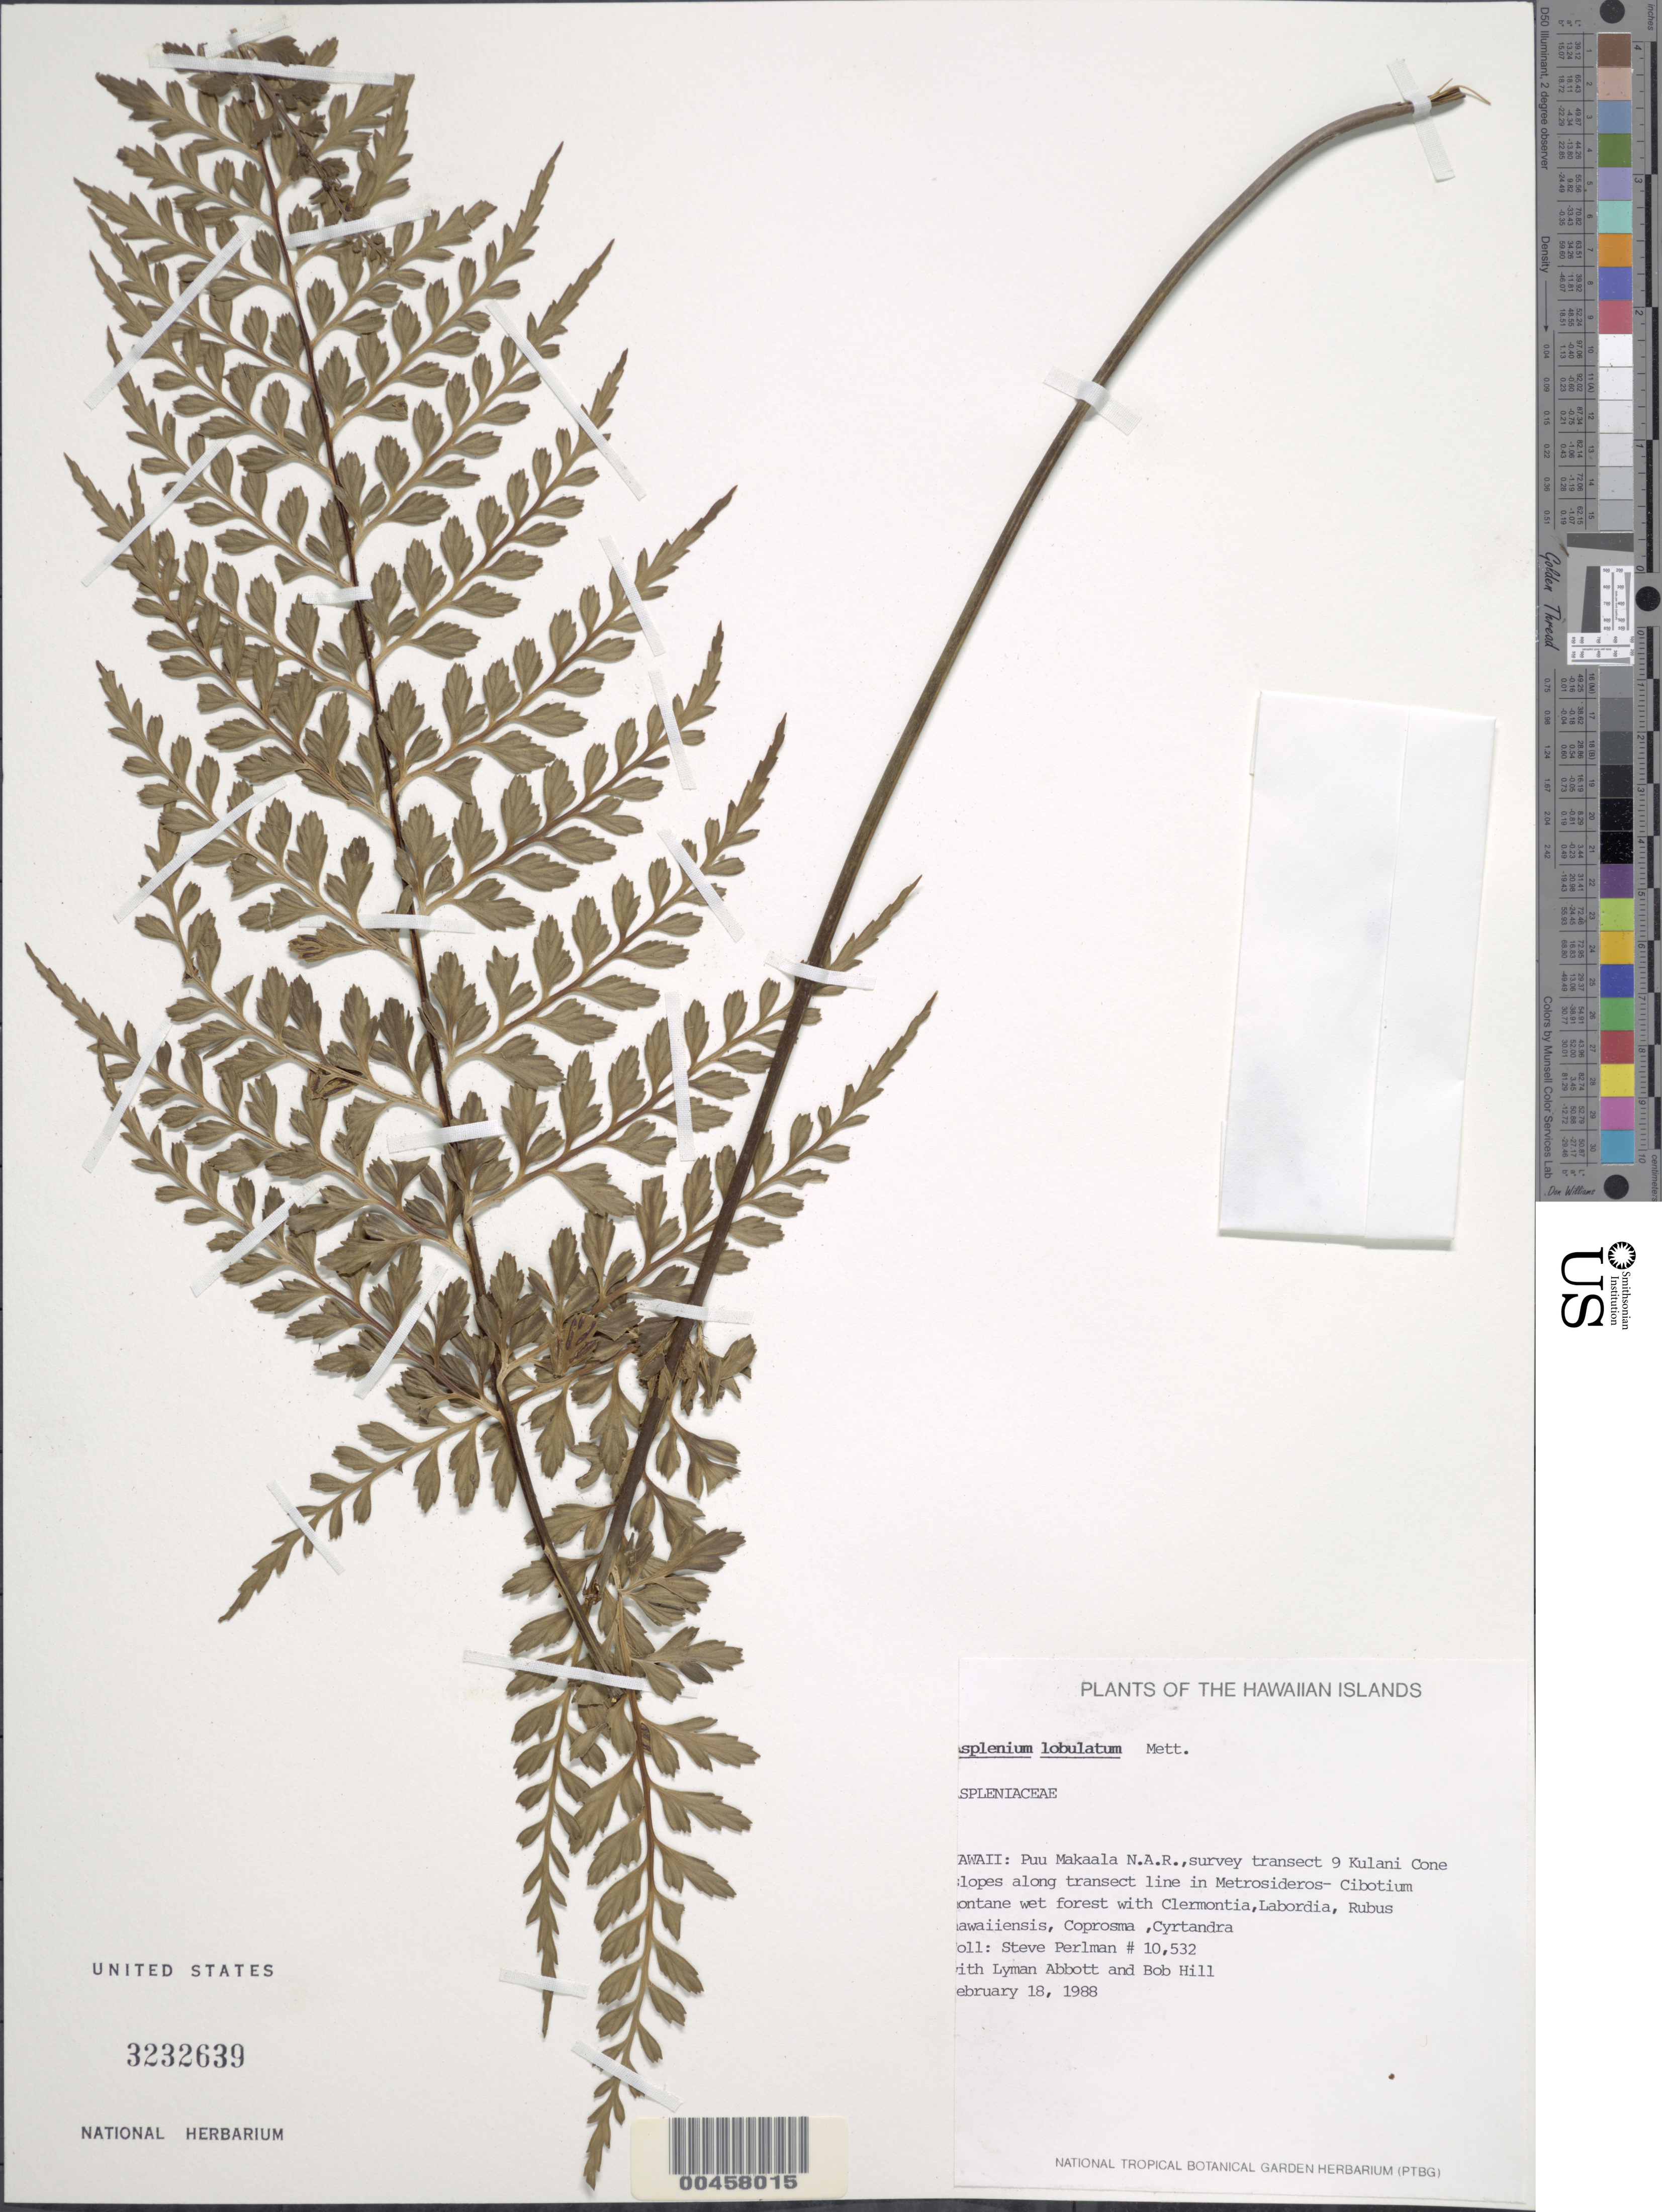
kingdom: Plantae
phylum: Tracheophyta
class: Polypodiopsida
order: Polypodiales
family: Aspleniaceae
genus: Asplenium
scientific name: Asplenium lobulatum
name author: Mett.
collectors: S. P. Perlman, L. Abbott & B. Hill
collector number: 10532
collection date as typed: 18 Feb 1988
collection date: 1988-02-18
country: United States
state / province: Hawaii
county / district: Hawaii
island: Hawaii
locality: Puu Makaala N.A.R., survey transect 9 Kulani Cone slopes along transect line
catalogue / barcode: US 3232639